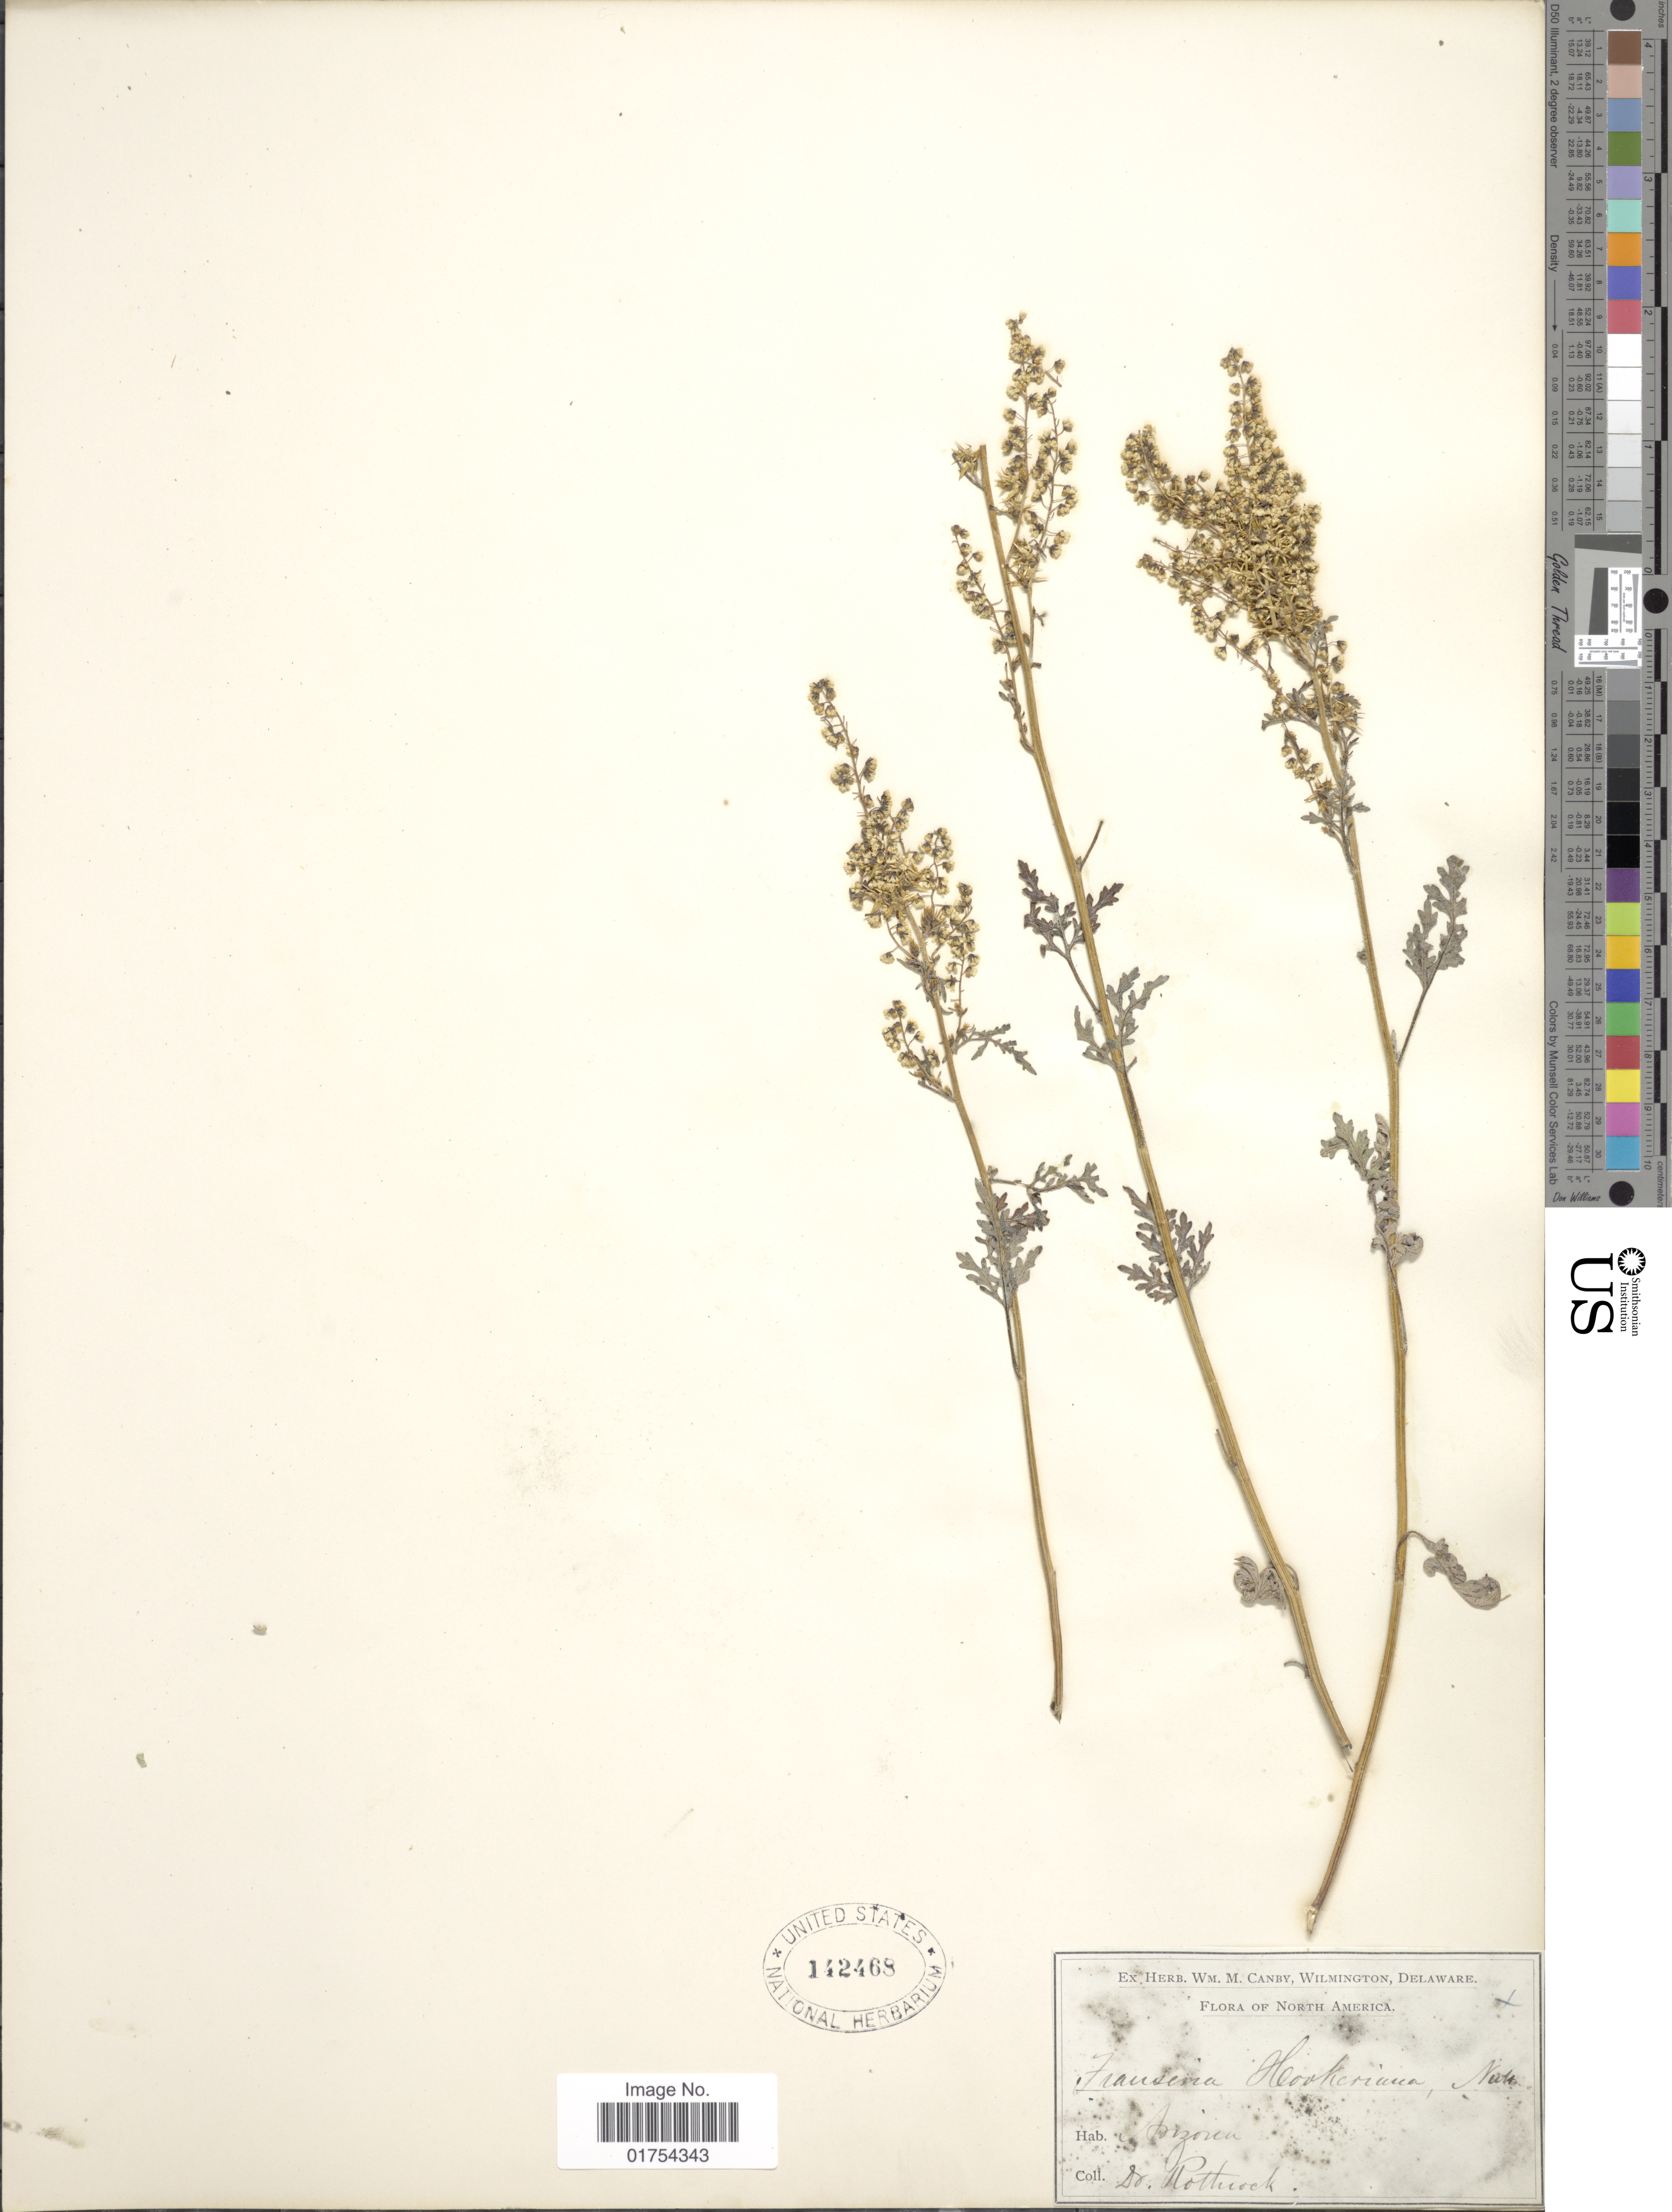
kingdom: Plantae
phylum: Tracheophyta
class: Magnoliopsida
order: Asterales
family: Asteraceae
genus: Franseria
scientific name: Franseria acanthicarpa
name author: Coville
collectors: Rothrock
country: United States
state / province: Arizona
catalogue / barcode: US 142468